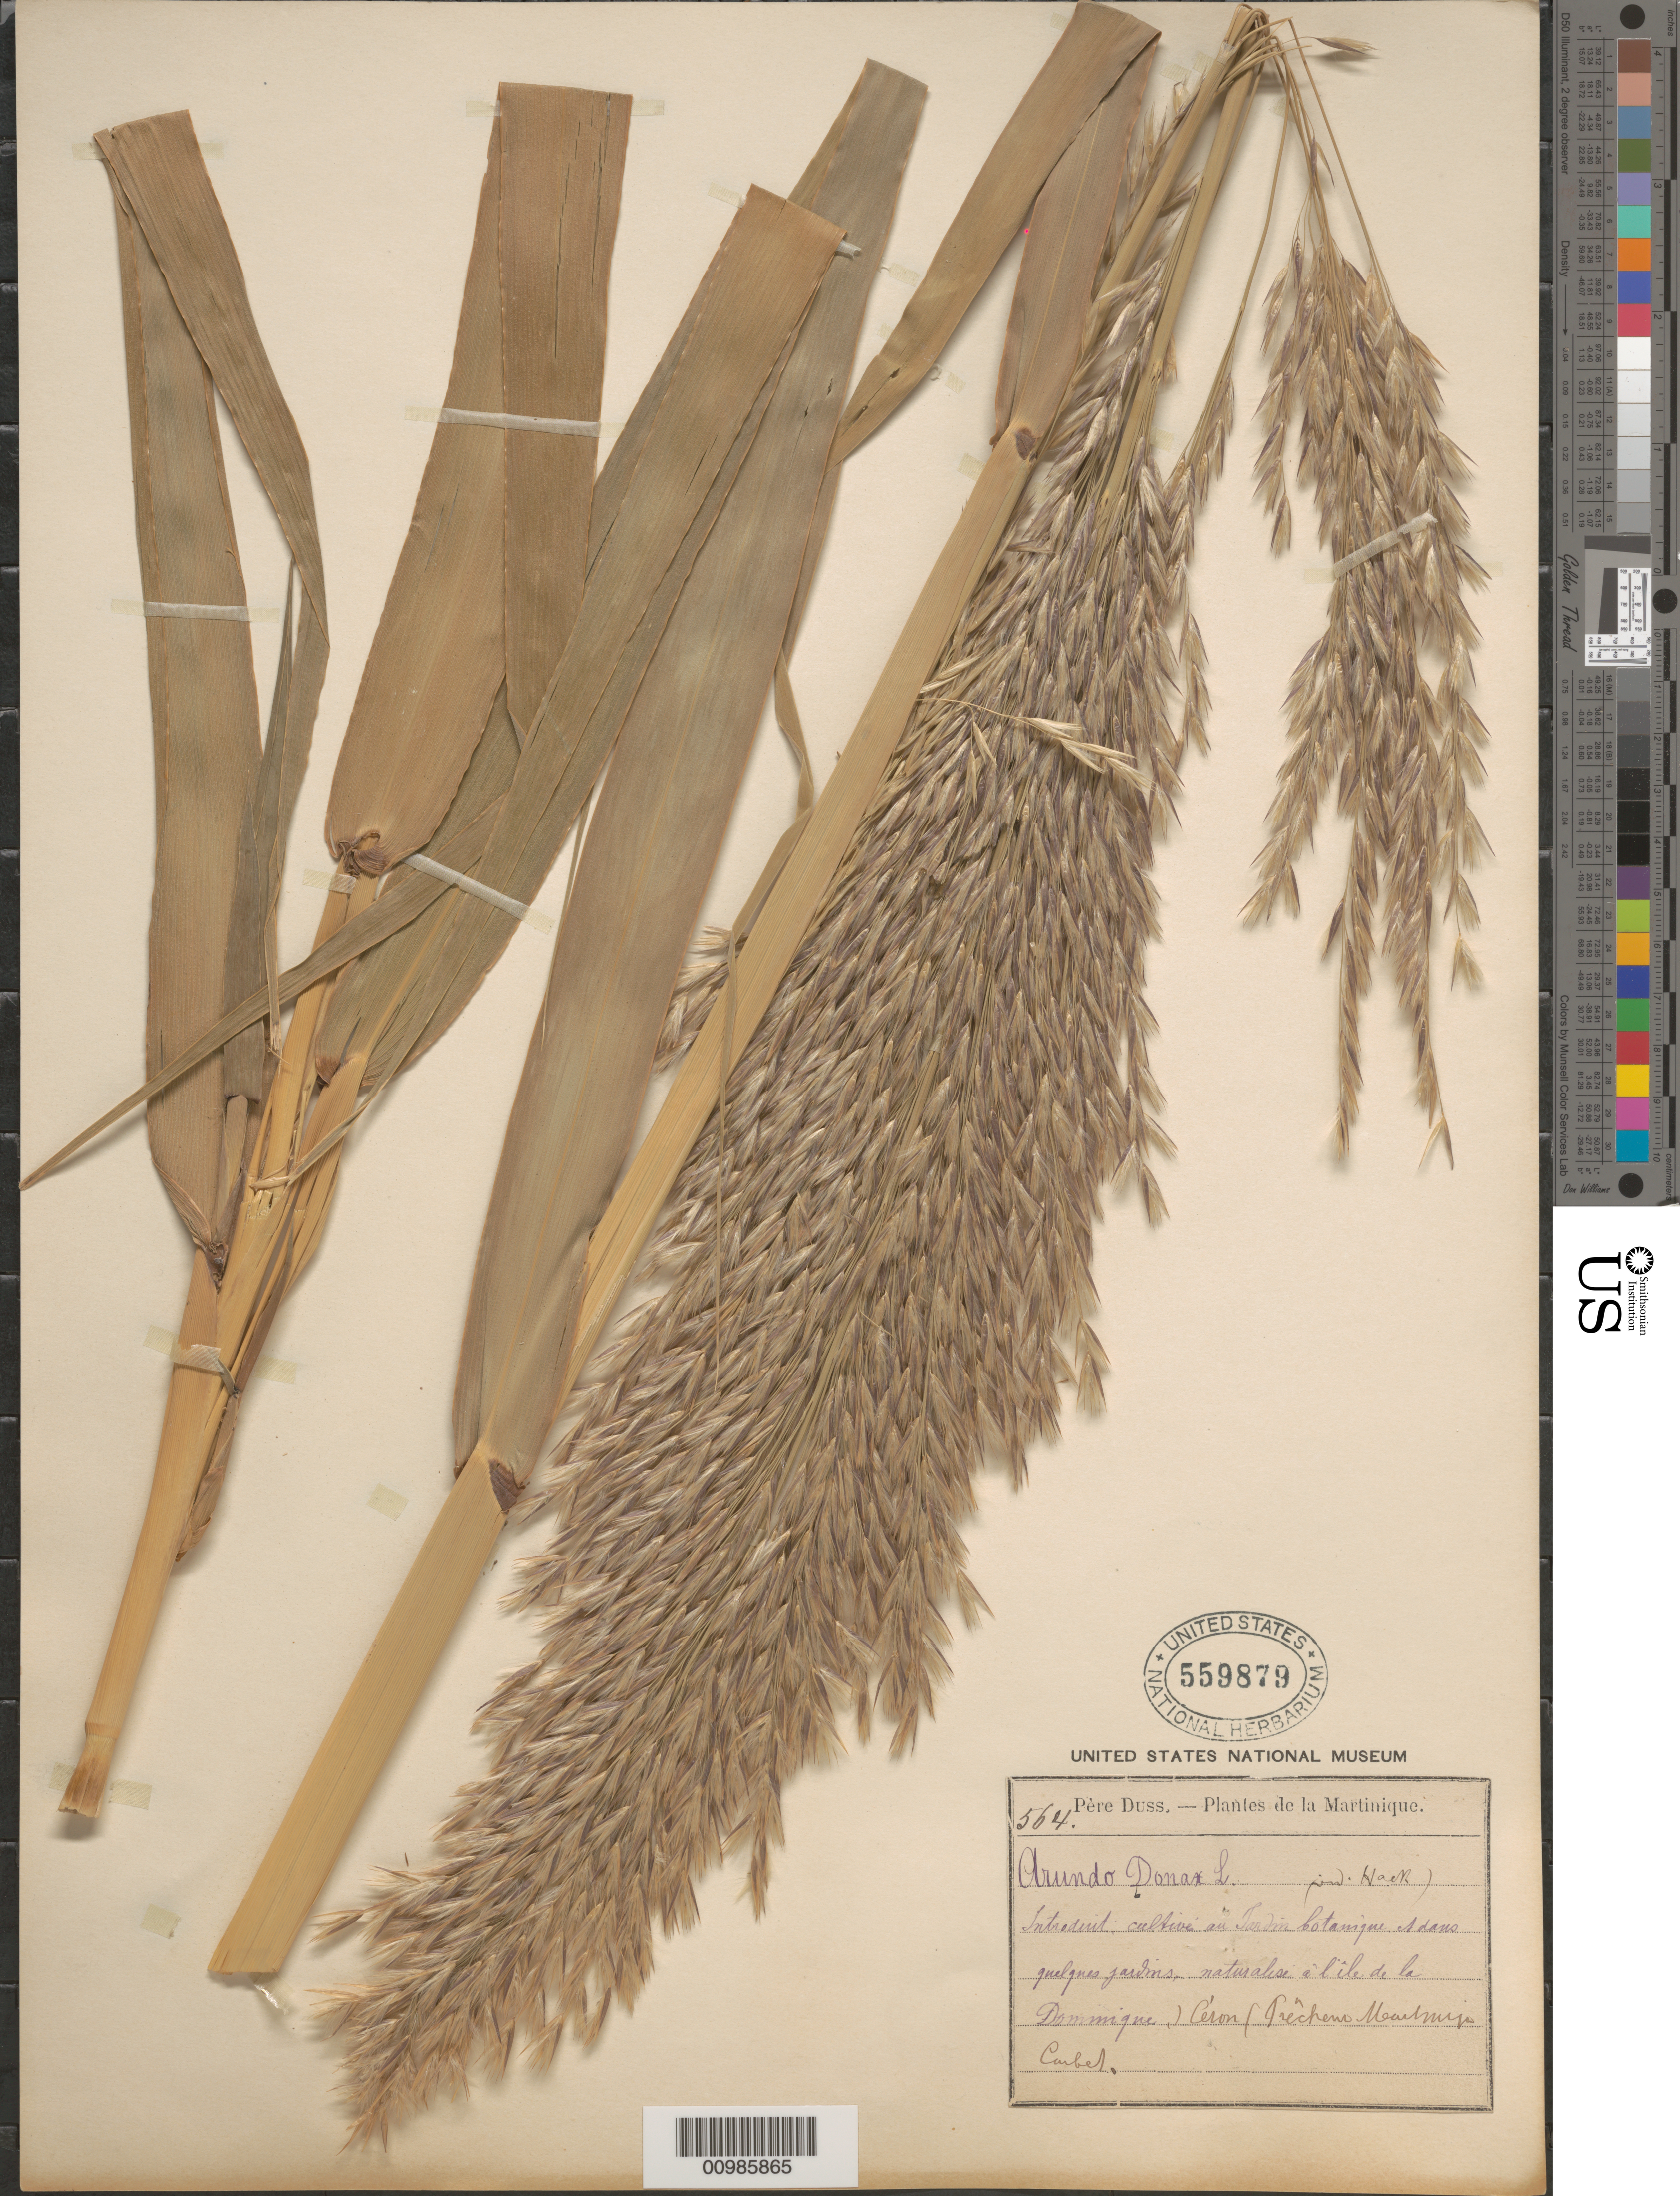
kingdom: Plantae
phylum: Tracheophyta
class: Liliopsida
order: Poales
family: Poaceae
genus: Arundo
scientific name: Arundo donax f. donax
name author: L.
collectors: Père Duss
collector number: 564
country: Martinique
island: Martinique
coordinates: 0 N, 0 E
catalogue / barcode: US 559879